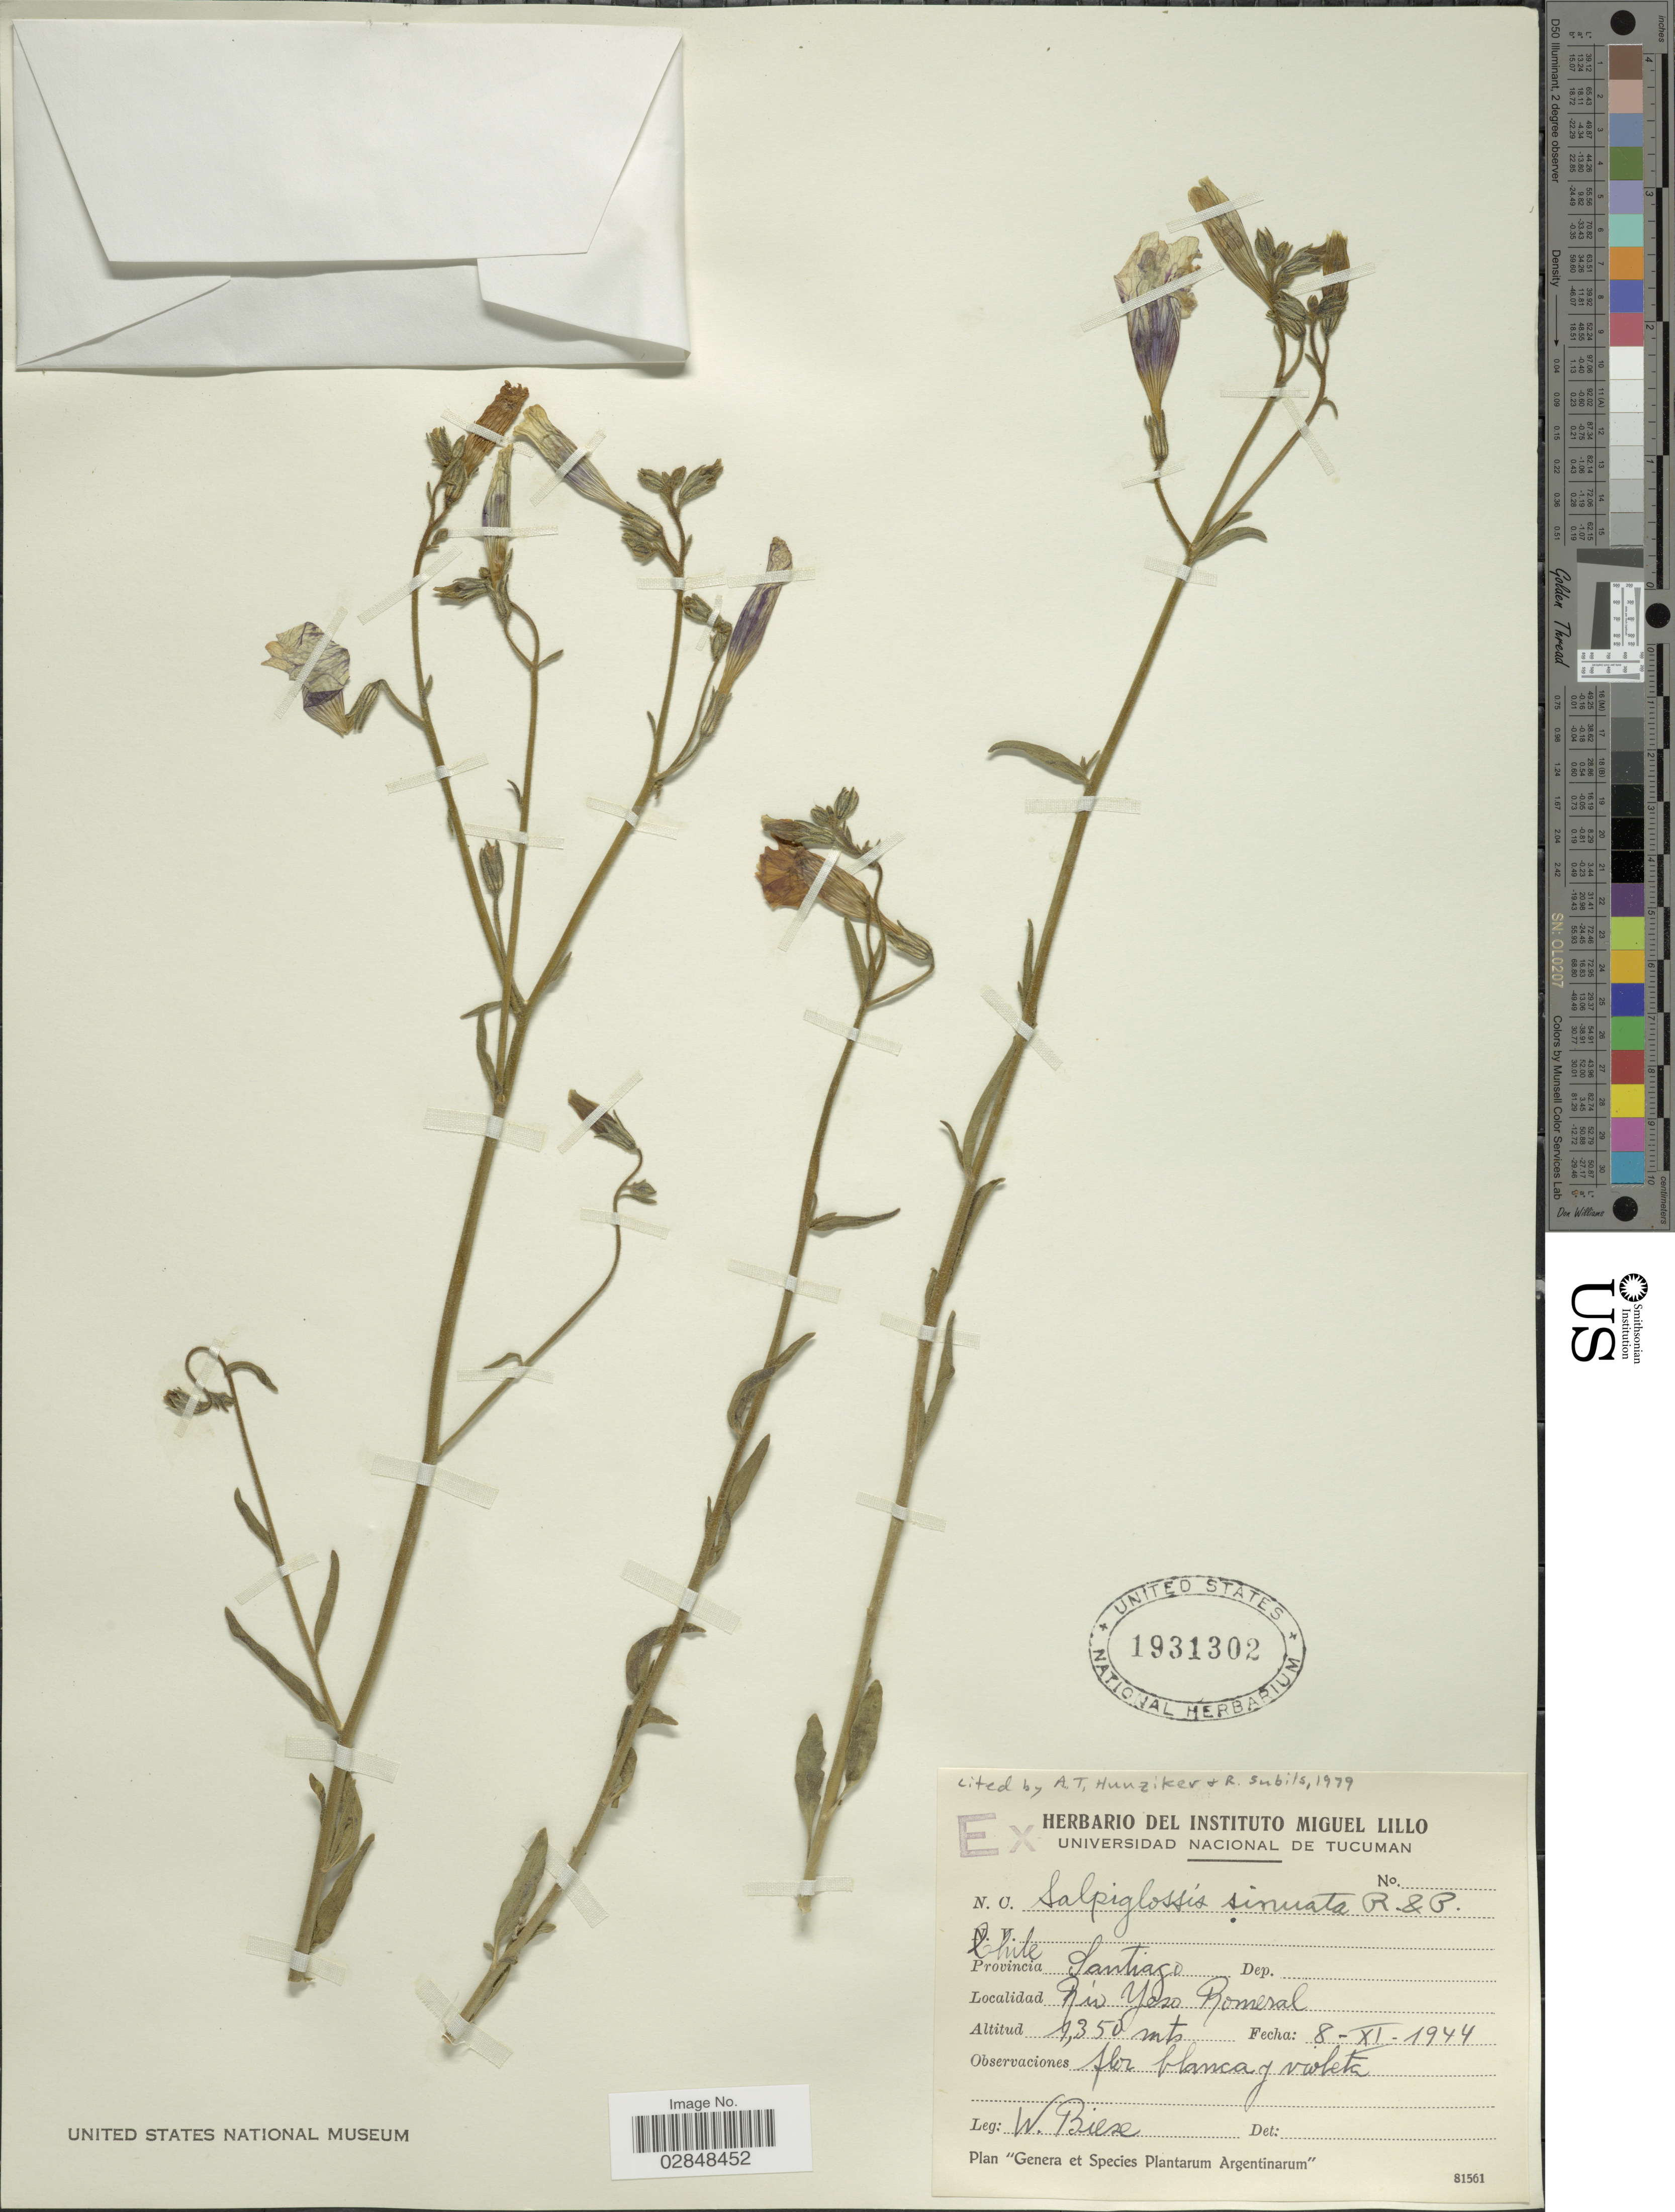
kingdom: Plantae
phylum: Tracheophyta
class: Magnoliopsida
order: Solanales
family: Solanaceae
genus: Salpiglossis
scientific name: Salpiglossis sinuata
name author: Ruiz & Pav.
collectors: W. Biese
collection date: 1944-11-08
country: Chile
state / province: Región Metropolitana (RM)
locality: Provincia Santiago. Río Yeso Romeral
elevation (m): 1350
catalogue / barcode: US 1931302